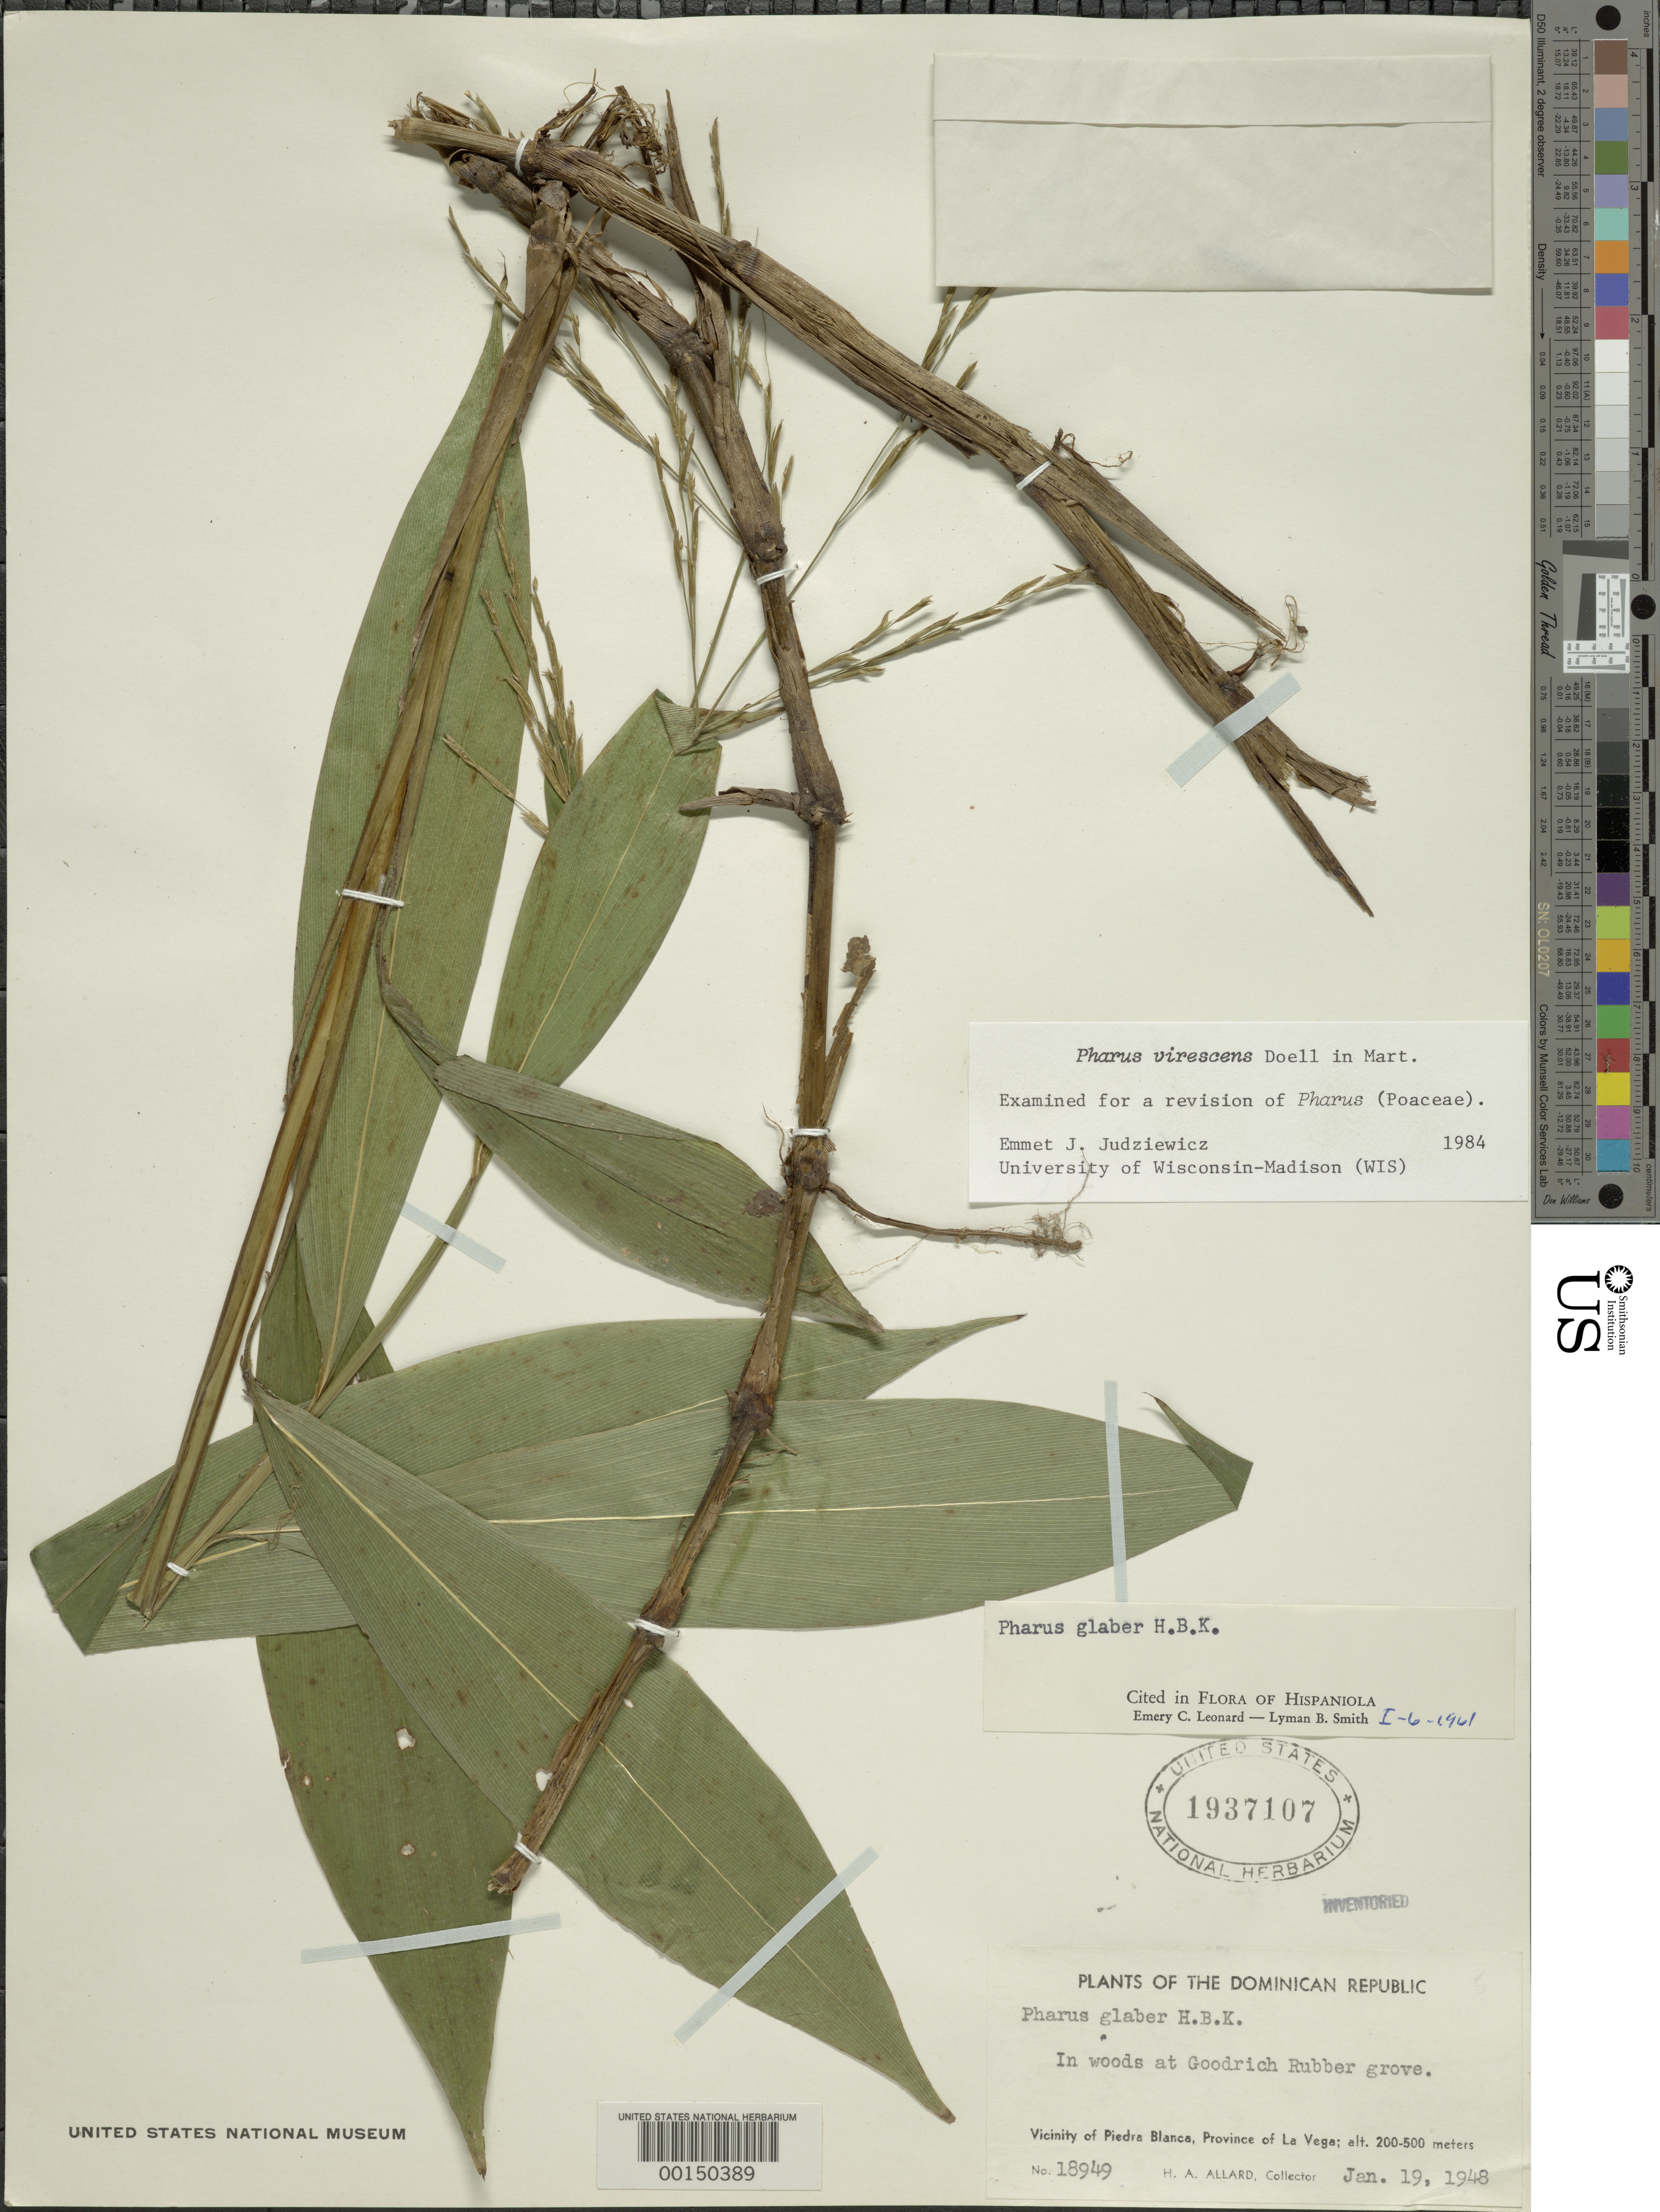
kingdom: Plantae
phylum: Tracheophyta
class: Liliopsida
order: Poales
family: Poaceae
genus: Pharus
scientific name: Pharus virescens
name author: Döll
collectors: H. A. Allard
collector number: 18949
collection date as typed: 19 Jan 1948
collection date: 1948-01-19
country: Dominican Republic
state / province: La Vega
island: Hispaniola Island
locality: Piedra blanca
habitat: in woods at grove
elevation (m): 200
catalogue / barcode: US 1937107